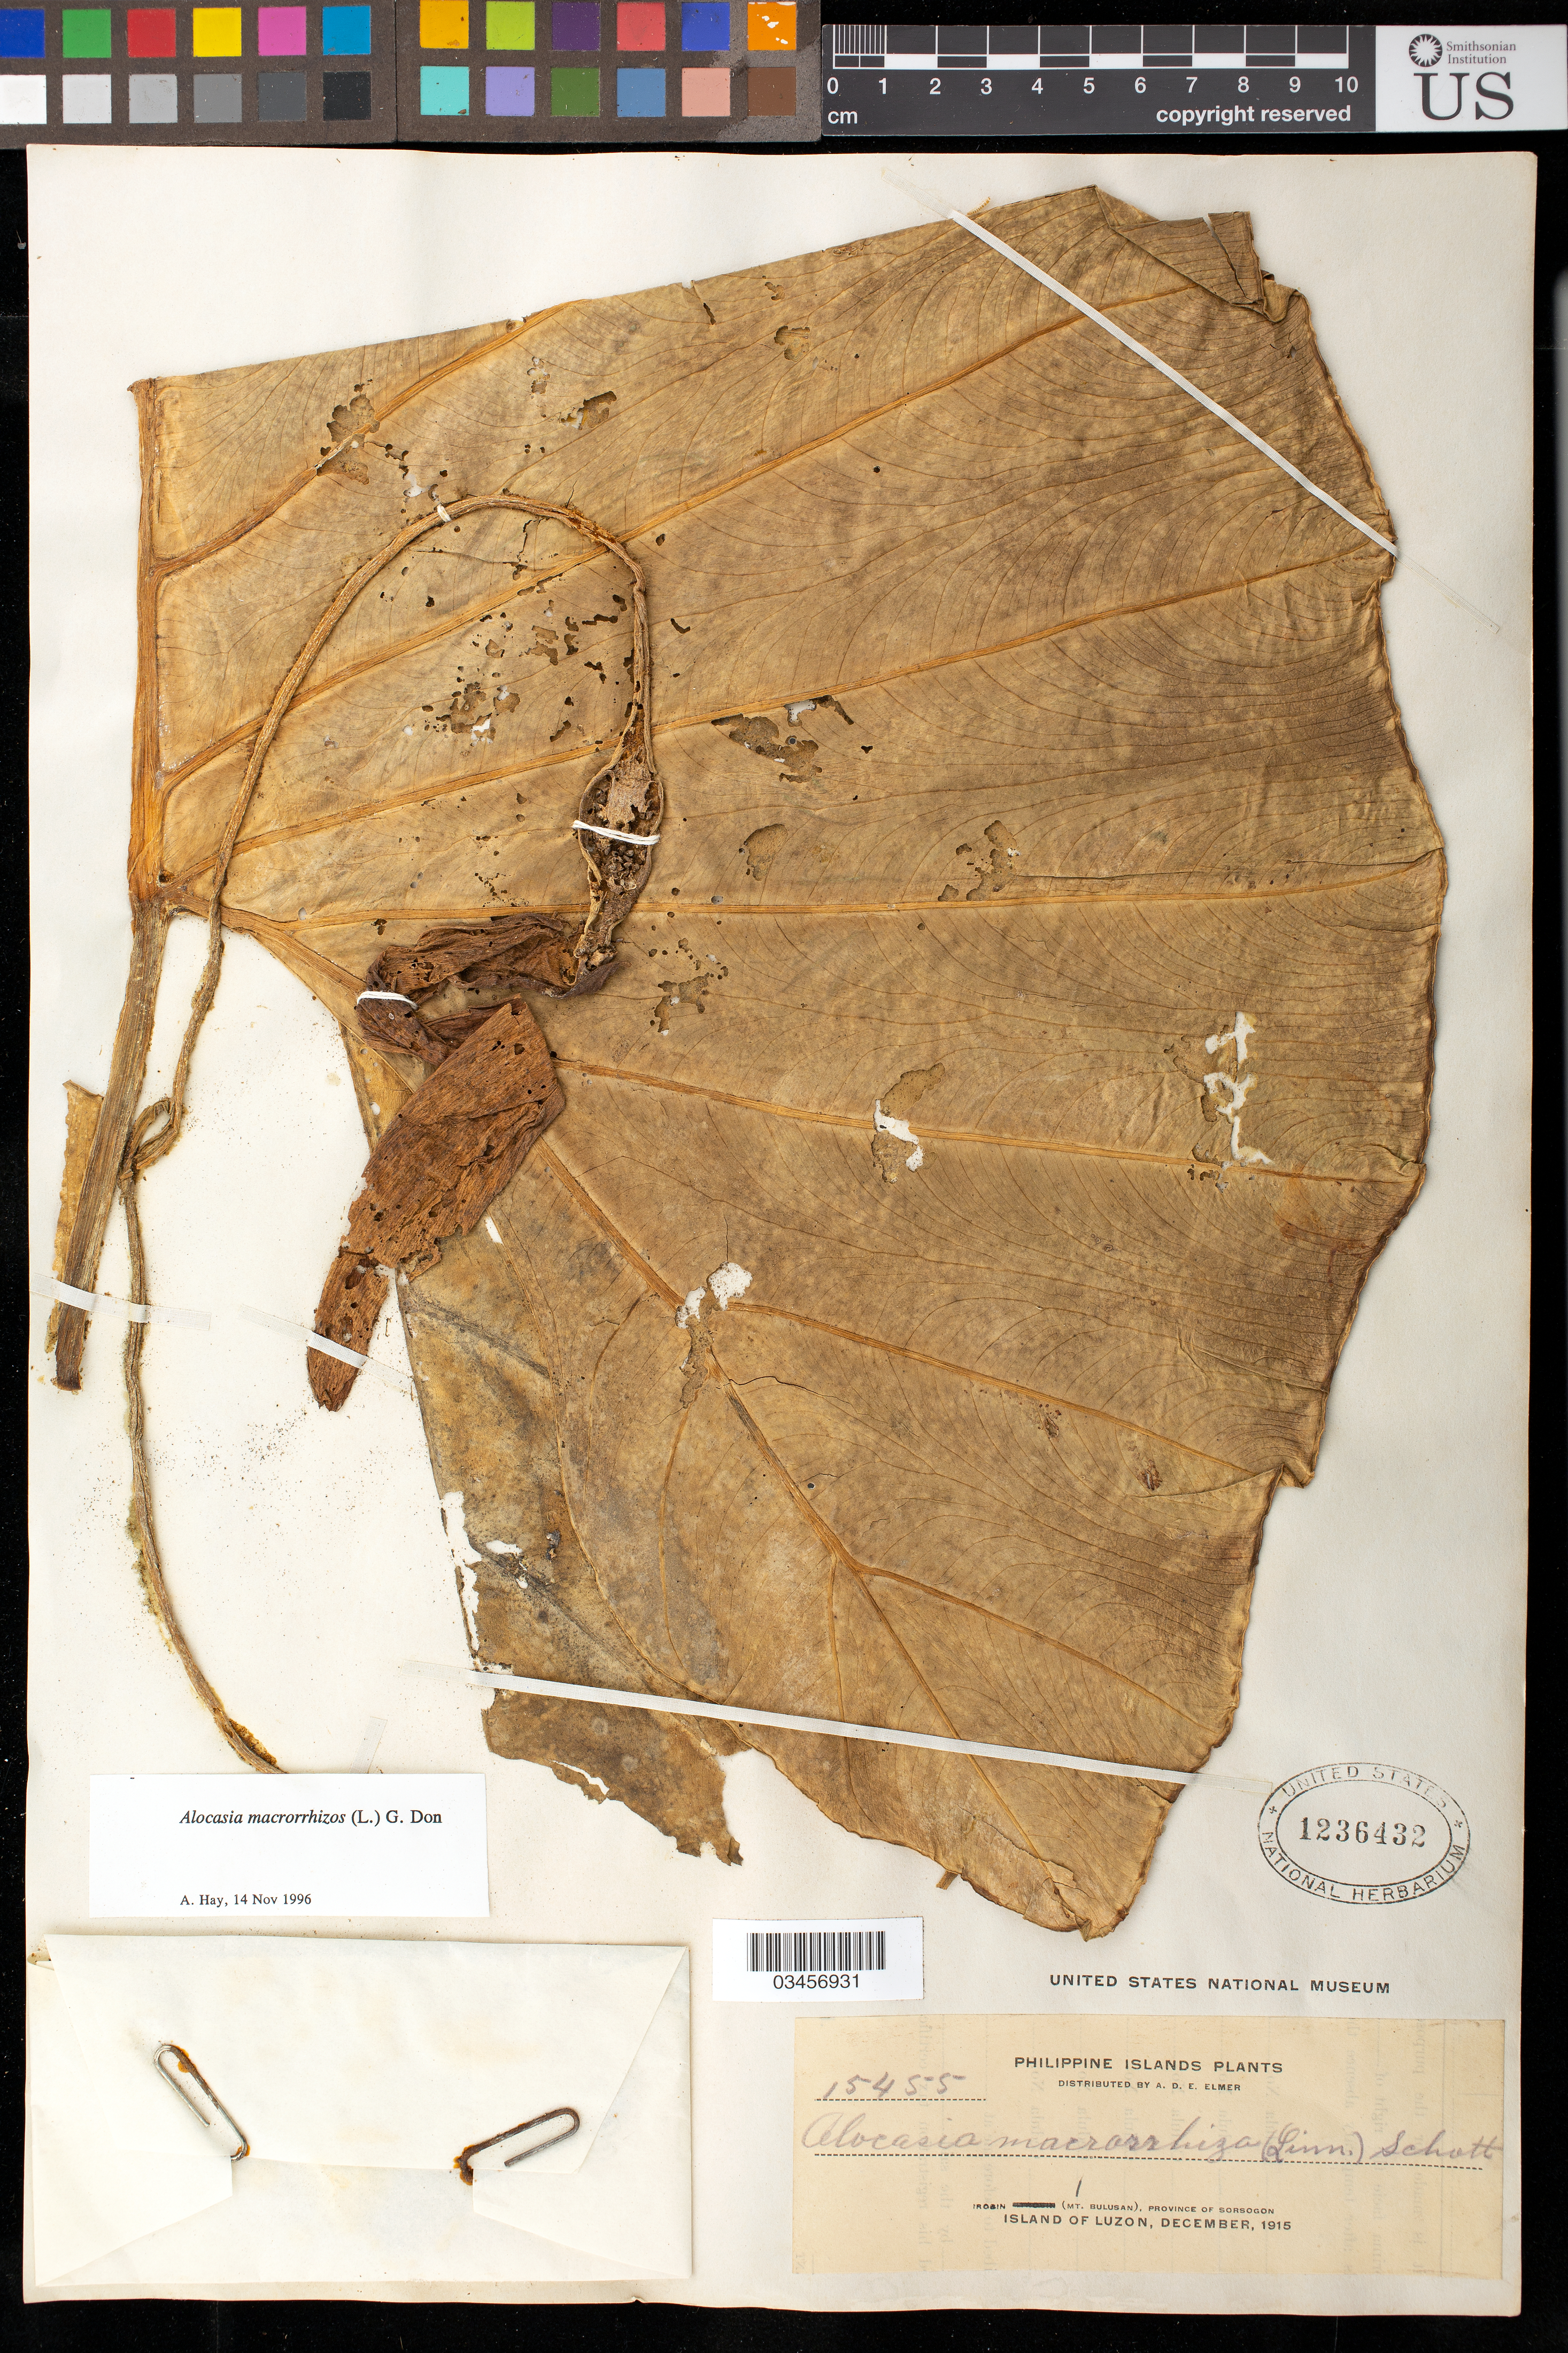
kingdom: Plantae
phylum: Tracheophyta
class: Liliopsida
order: Alismatales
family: Araceae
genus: Alocasia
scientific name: Alocasia macrorrhizos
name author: (L.) G. Don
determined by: Hay, A.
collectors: A. D. E. Elmer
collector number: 15455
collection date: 1915-12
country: Philippines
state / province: Bicol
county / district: Sorsogon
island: Luzon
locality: Irosin (Mt. Bulusan)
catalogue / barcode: US 1236432